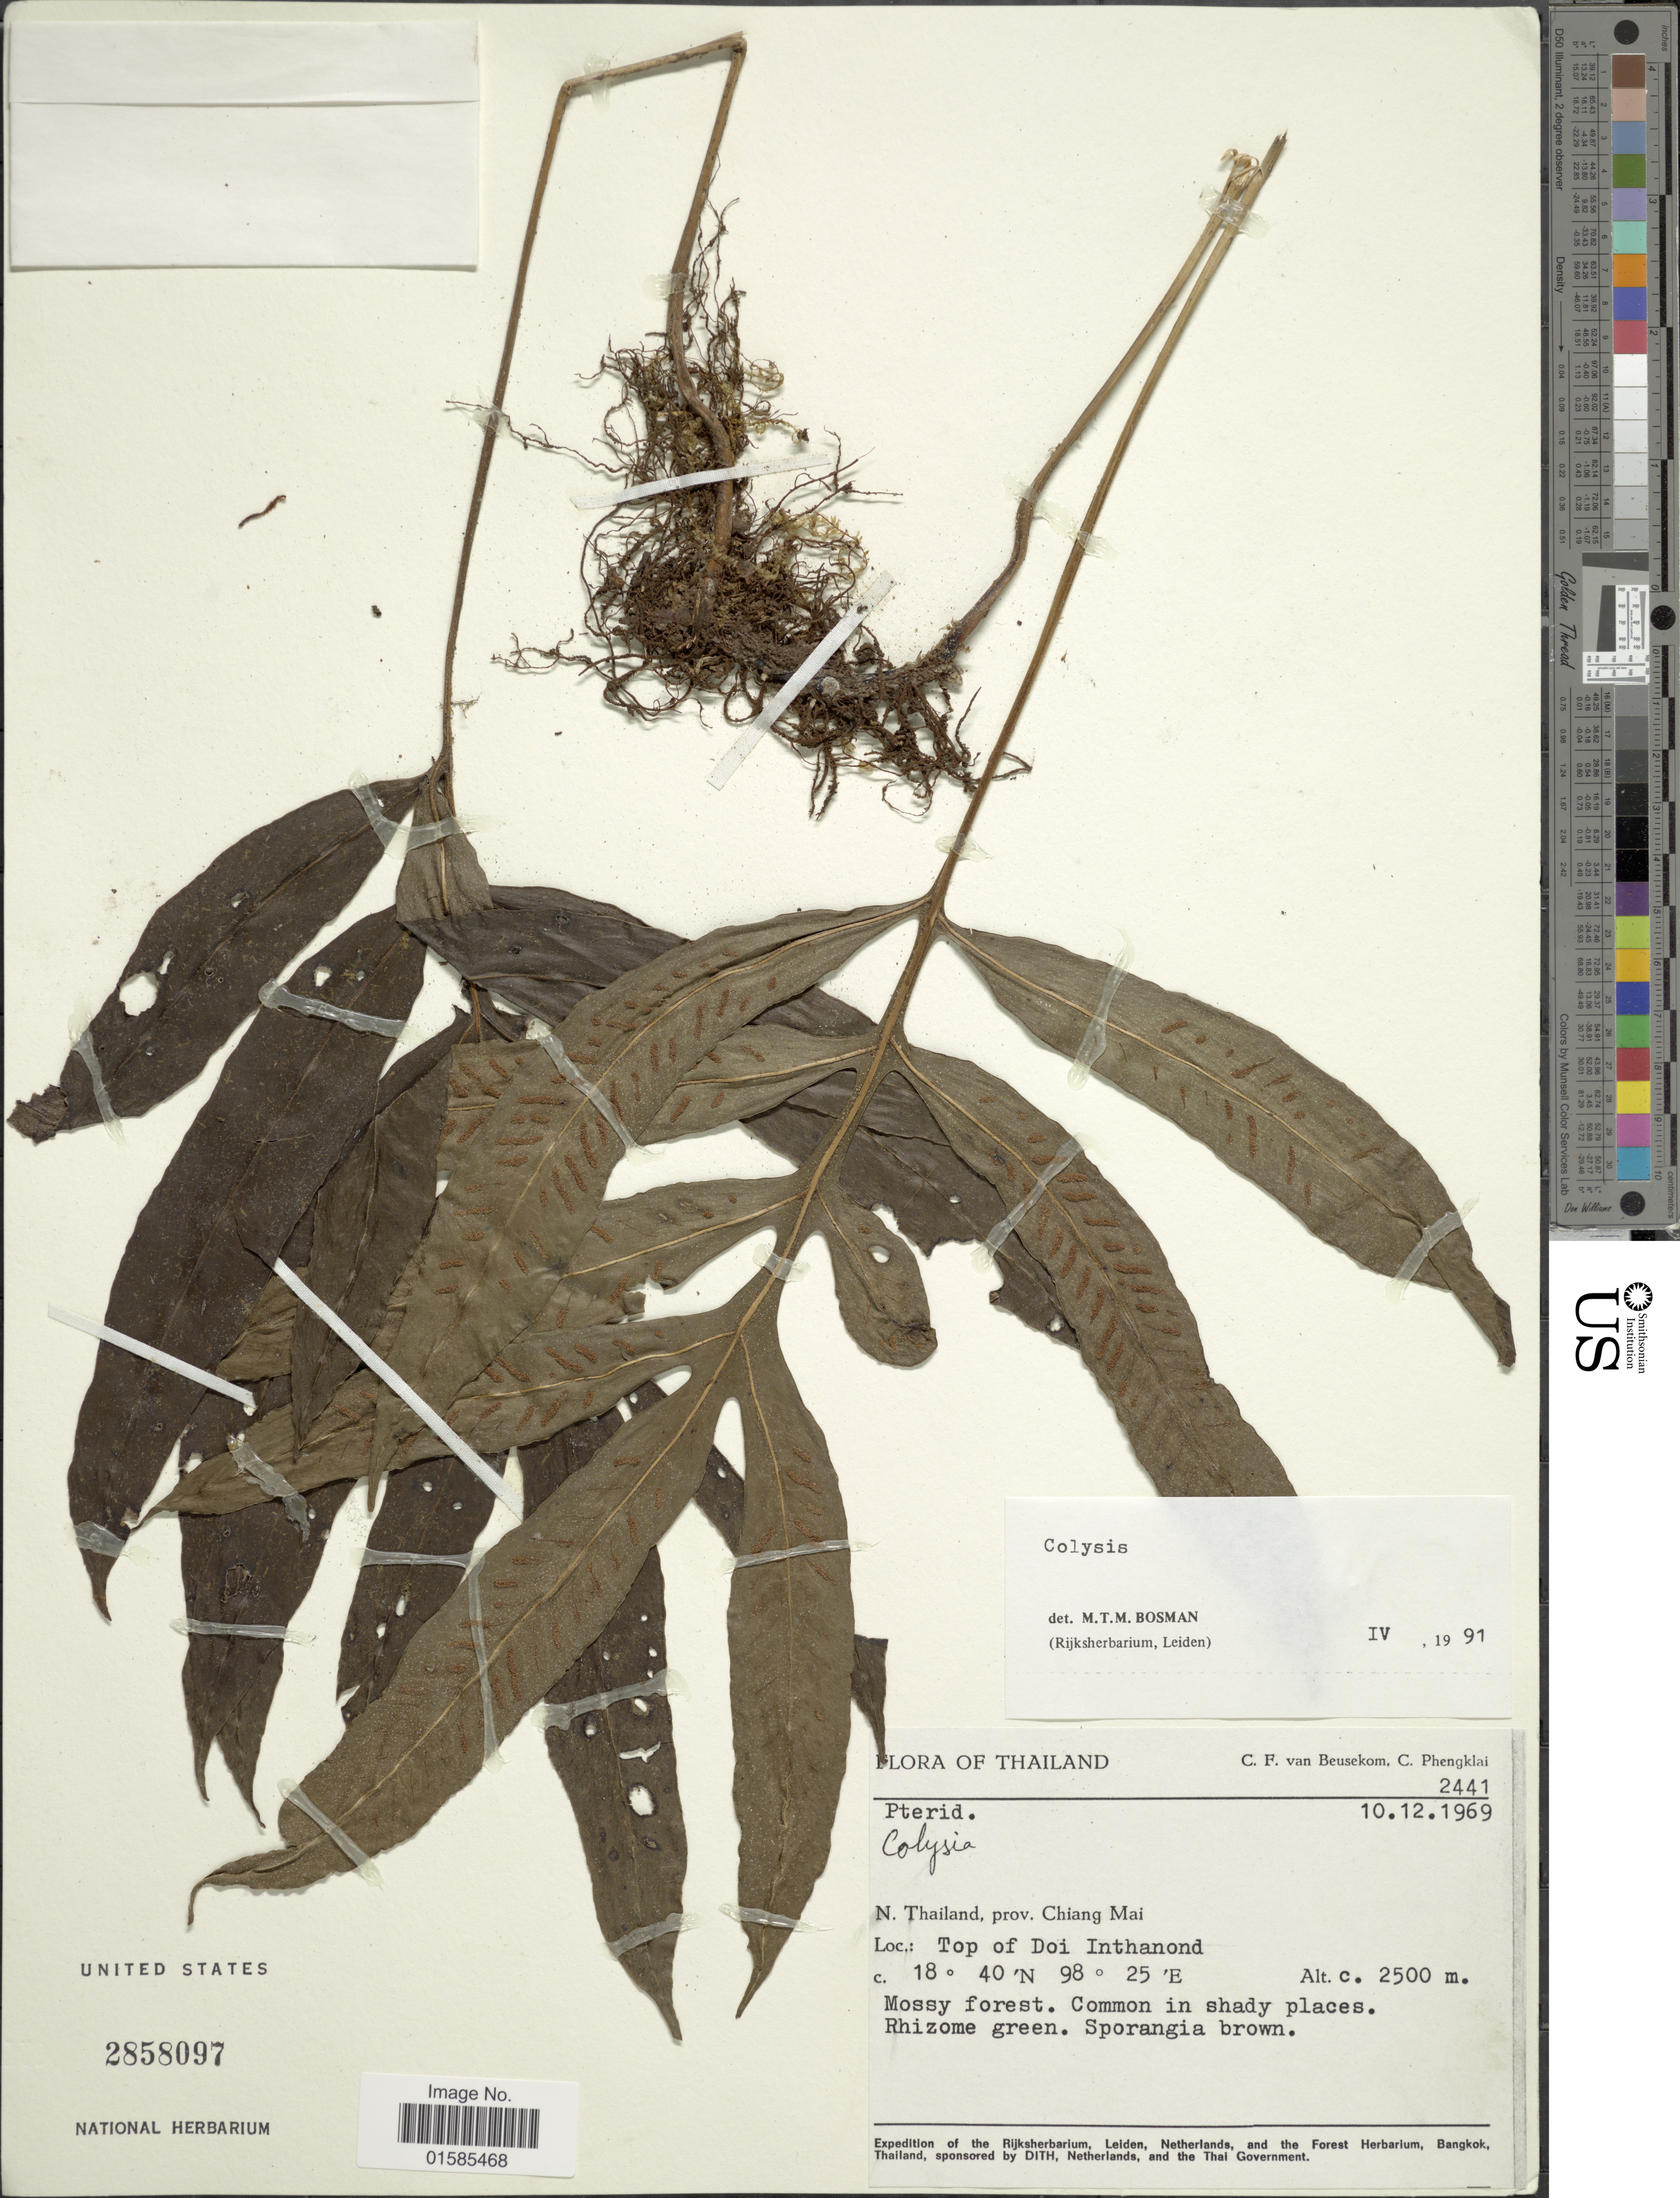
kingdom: Plantae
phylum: Tracheophyta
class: Polypodiopsida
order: Polypodiales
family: Polypodiaceae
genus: Leptochilus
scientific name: Leptochilus pentaphylla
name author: (Baker)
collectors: C. F. Beusekom & C. Phengklai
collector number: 2441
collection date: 1969-12-10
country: Thailand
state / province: Chiang Mai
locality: N. Thailand, prov. Chiang Mai, Top of Doi Inthanond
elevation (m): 2500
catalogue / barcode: US 2858097